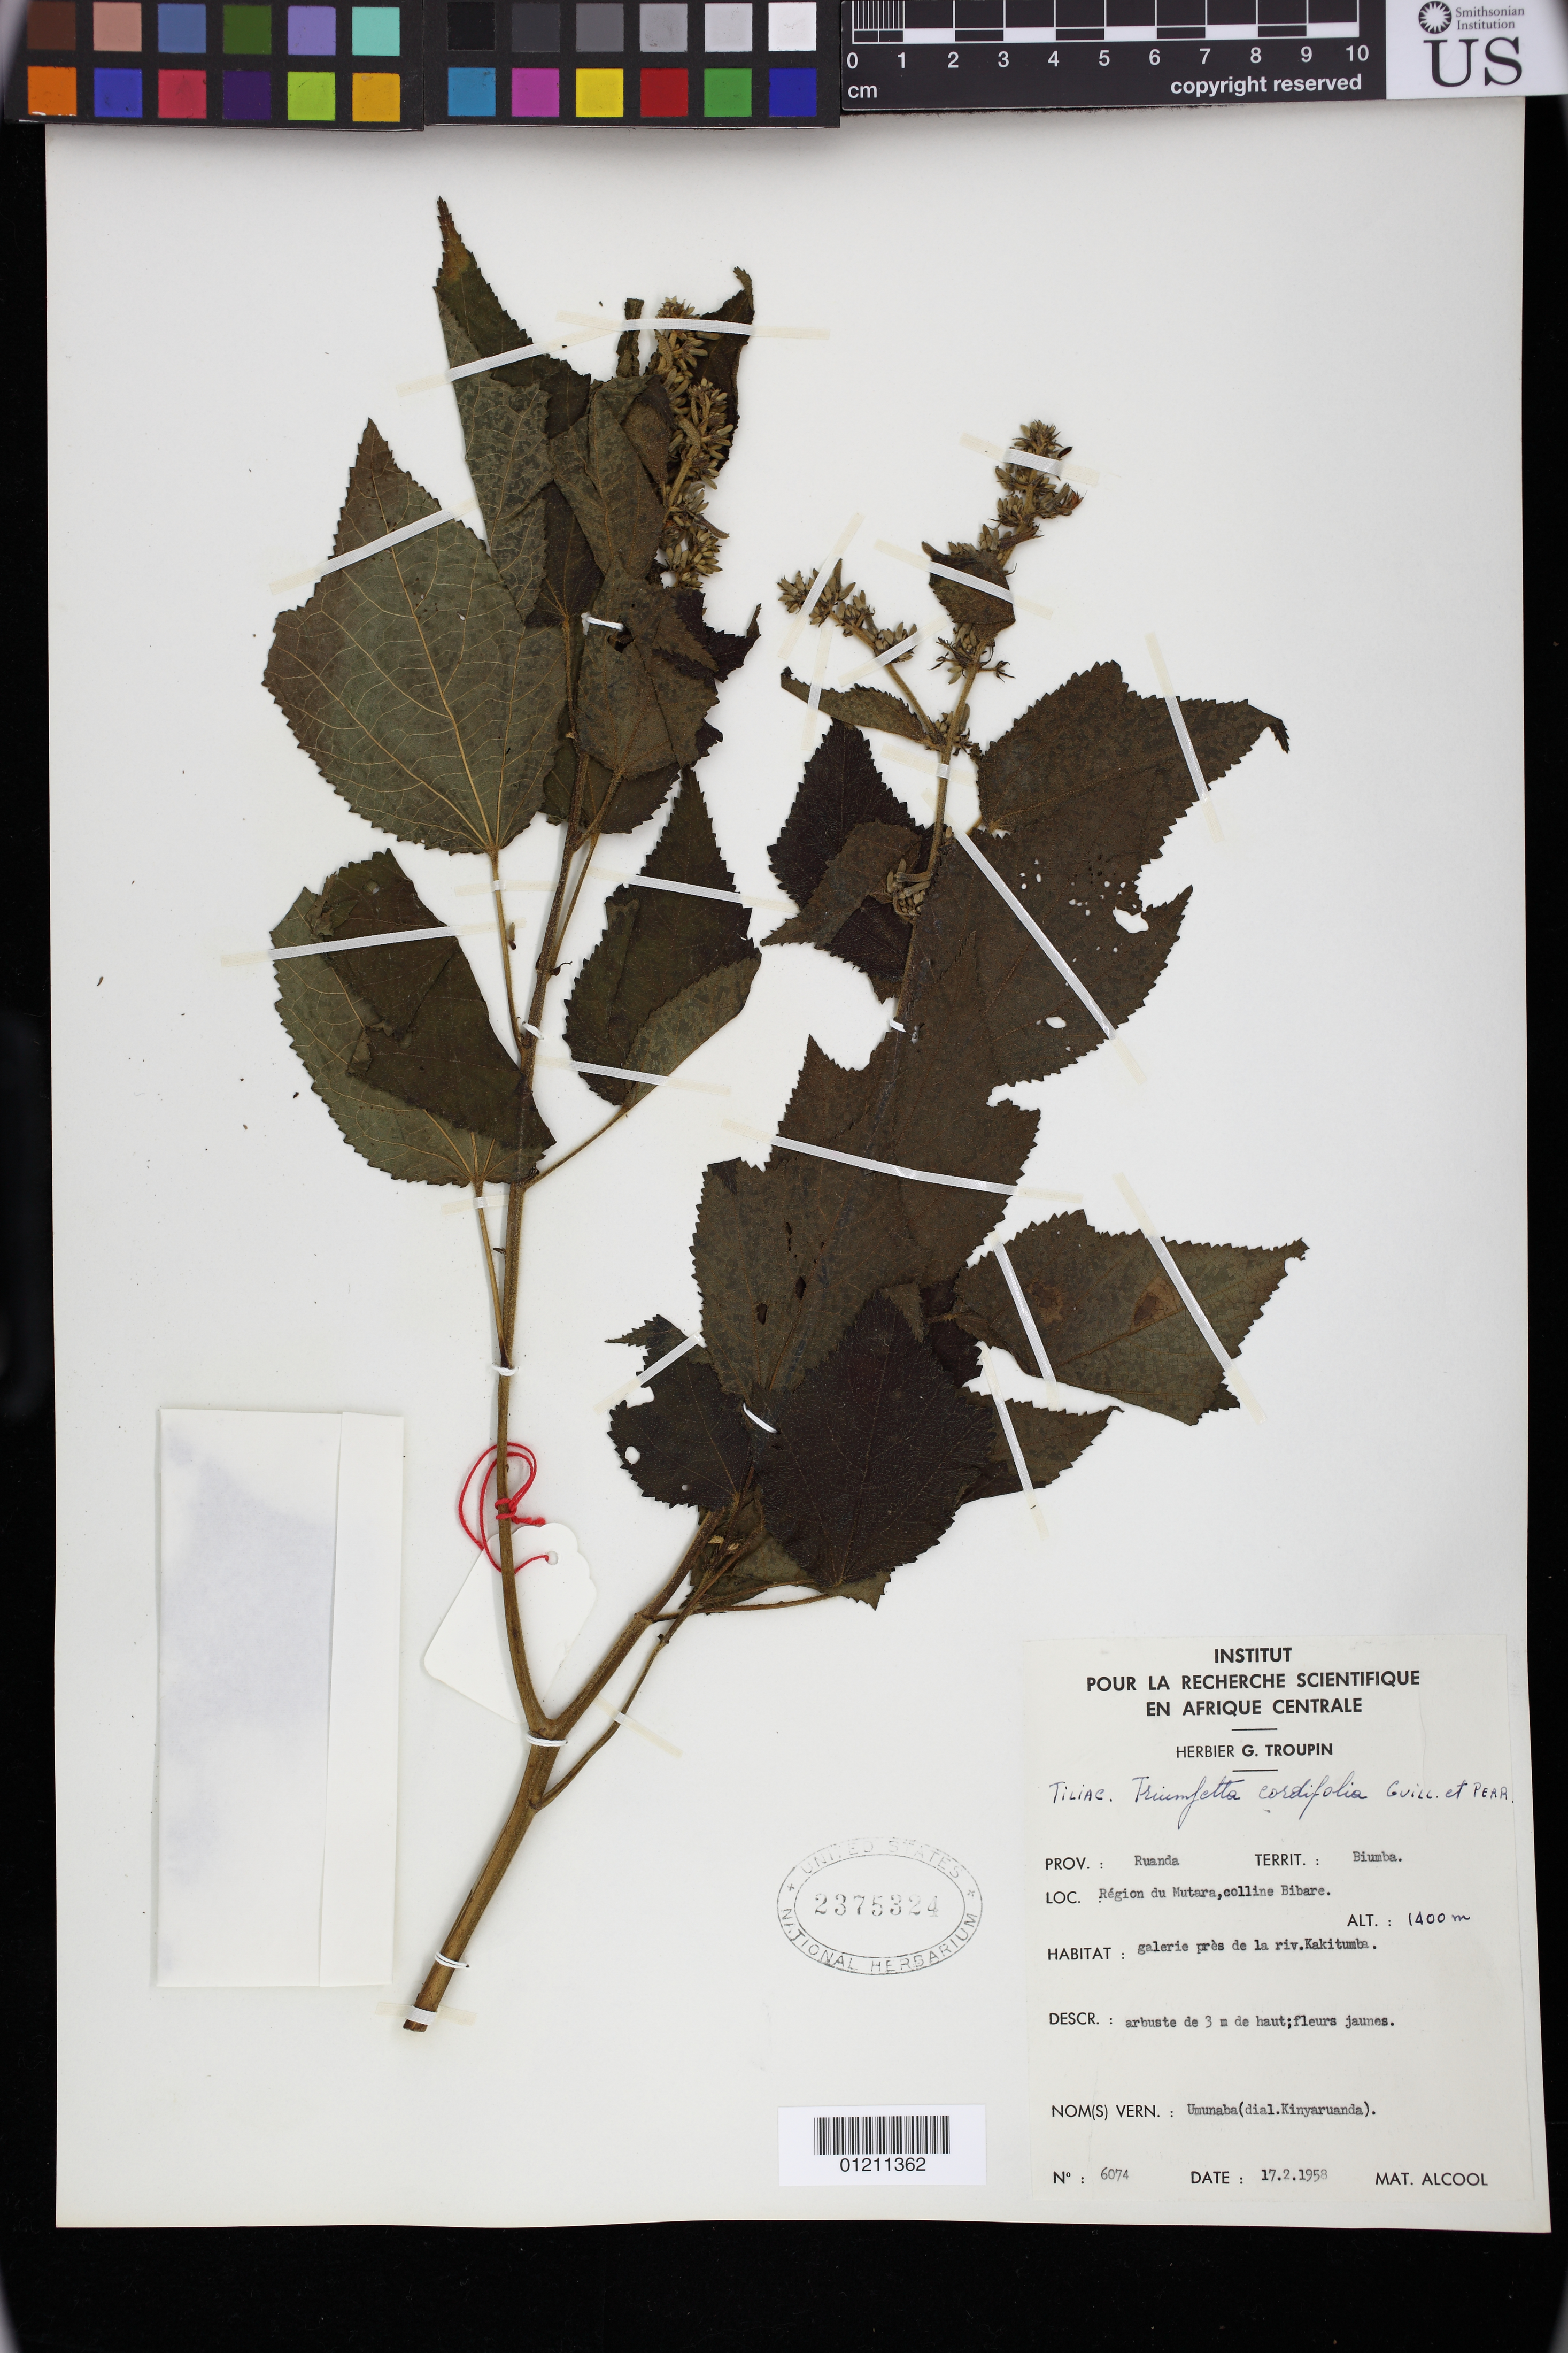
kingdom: Plantae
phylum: Tracheophyta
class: Magnoliopsida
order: Malvales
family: Malvaceae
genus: Triumfetta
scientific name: Triumfetta cordifolia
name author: A. Rich.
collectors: G. Troupin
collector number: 6074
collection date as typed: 17 Feb 1958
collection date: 1958-02-17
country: Rwanda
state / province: Nord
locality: Prov.: Ruanda, Territ.: Biumba. Loc.: Région du Mutara, colline Bibare. Habitat: galerie près de la riv. Kakitumba.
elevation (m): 1400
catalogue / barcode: US 2375324